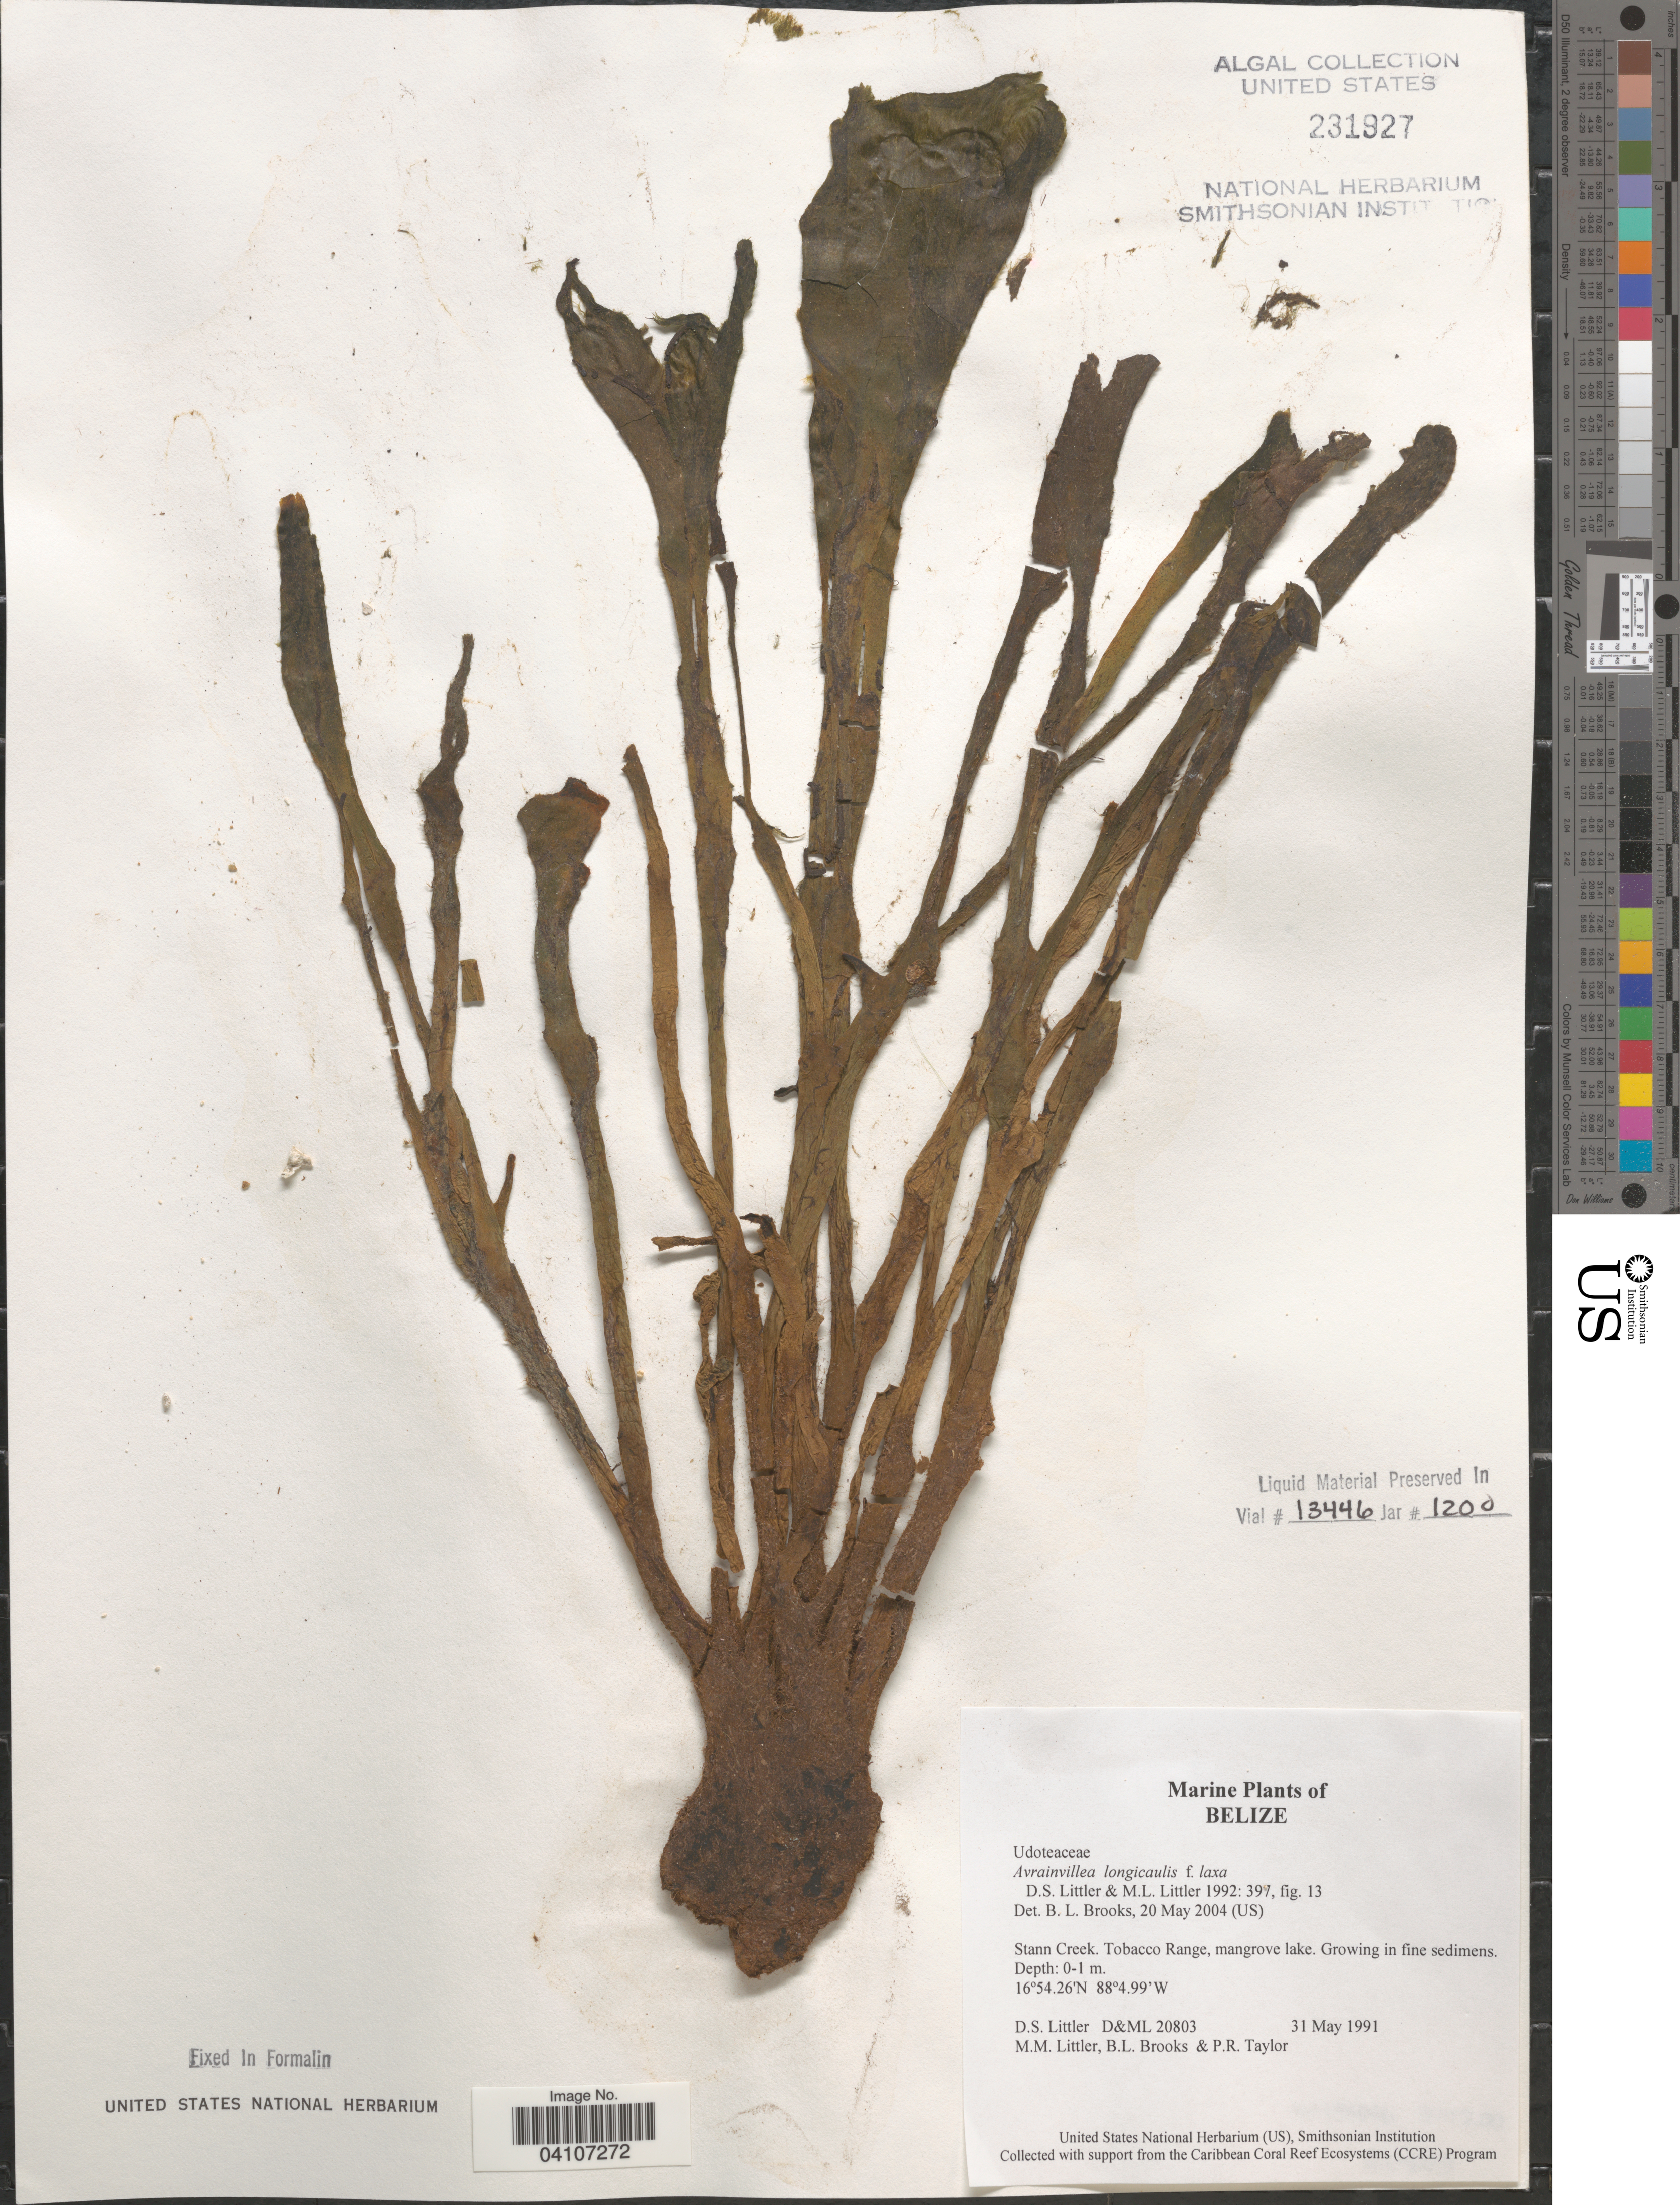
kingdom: Plantae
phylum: Chlorophyta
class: Ulvophyceae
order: Bryopsidales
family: Dichotomosiphonaceae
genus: Avrainvillea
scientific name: Avrainvillea longicaulis f. laxa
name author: D.S. Littler & Littler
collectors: D. S. Littler, B. Brooks & P. R. Taylor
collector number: D&ML20803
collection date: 1991-05-31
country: Belize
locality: Stann Creek. Tobacco Range, mangrove lake.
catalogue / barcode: US 231927